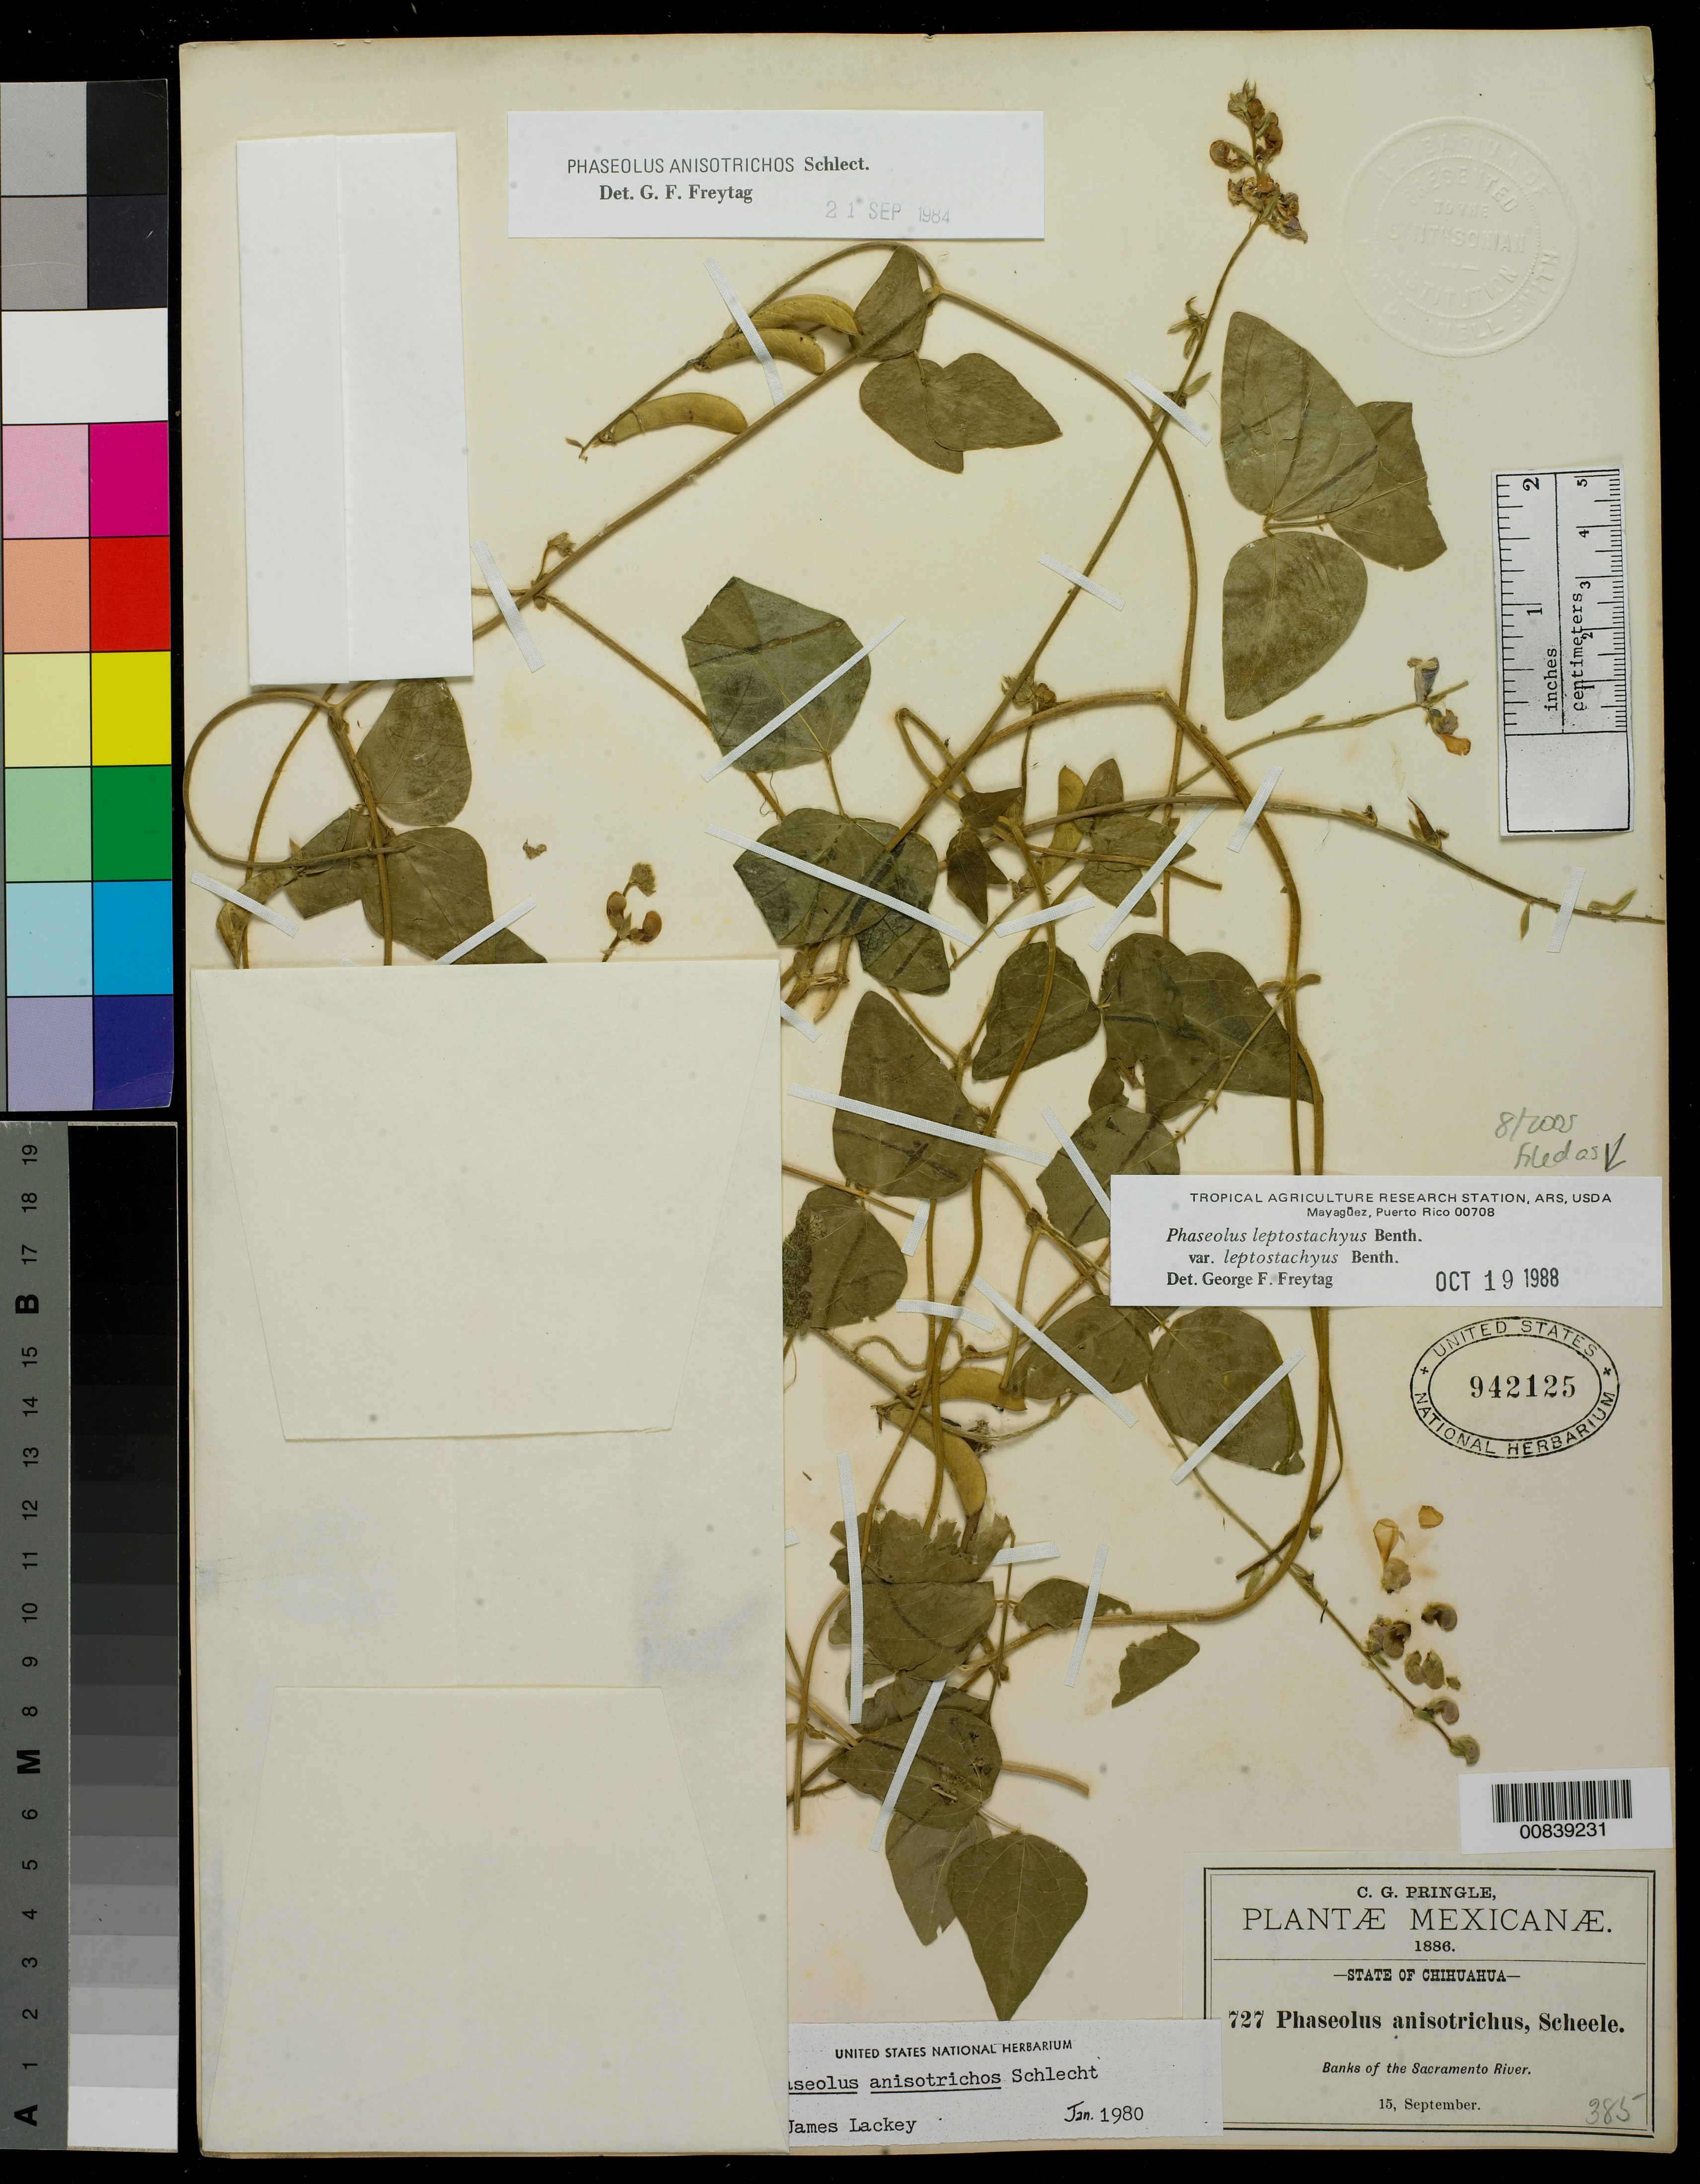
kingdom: Plantae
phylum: Tracheophyta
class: Magnoliopsida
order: Fabales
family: Fabaceae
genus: Phaseolus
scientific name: Phaseolus leptostachyus var. leptostachyus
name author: Benth.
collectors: C. G. Pringle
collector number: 727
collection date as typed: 15 Sep 1886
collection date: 1886-09-15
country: Mexico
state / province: Chihuahua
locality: Banks of the Sacramento River.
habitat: Banks of river.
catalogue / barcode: US 942125